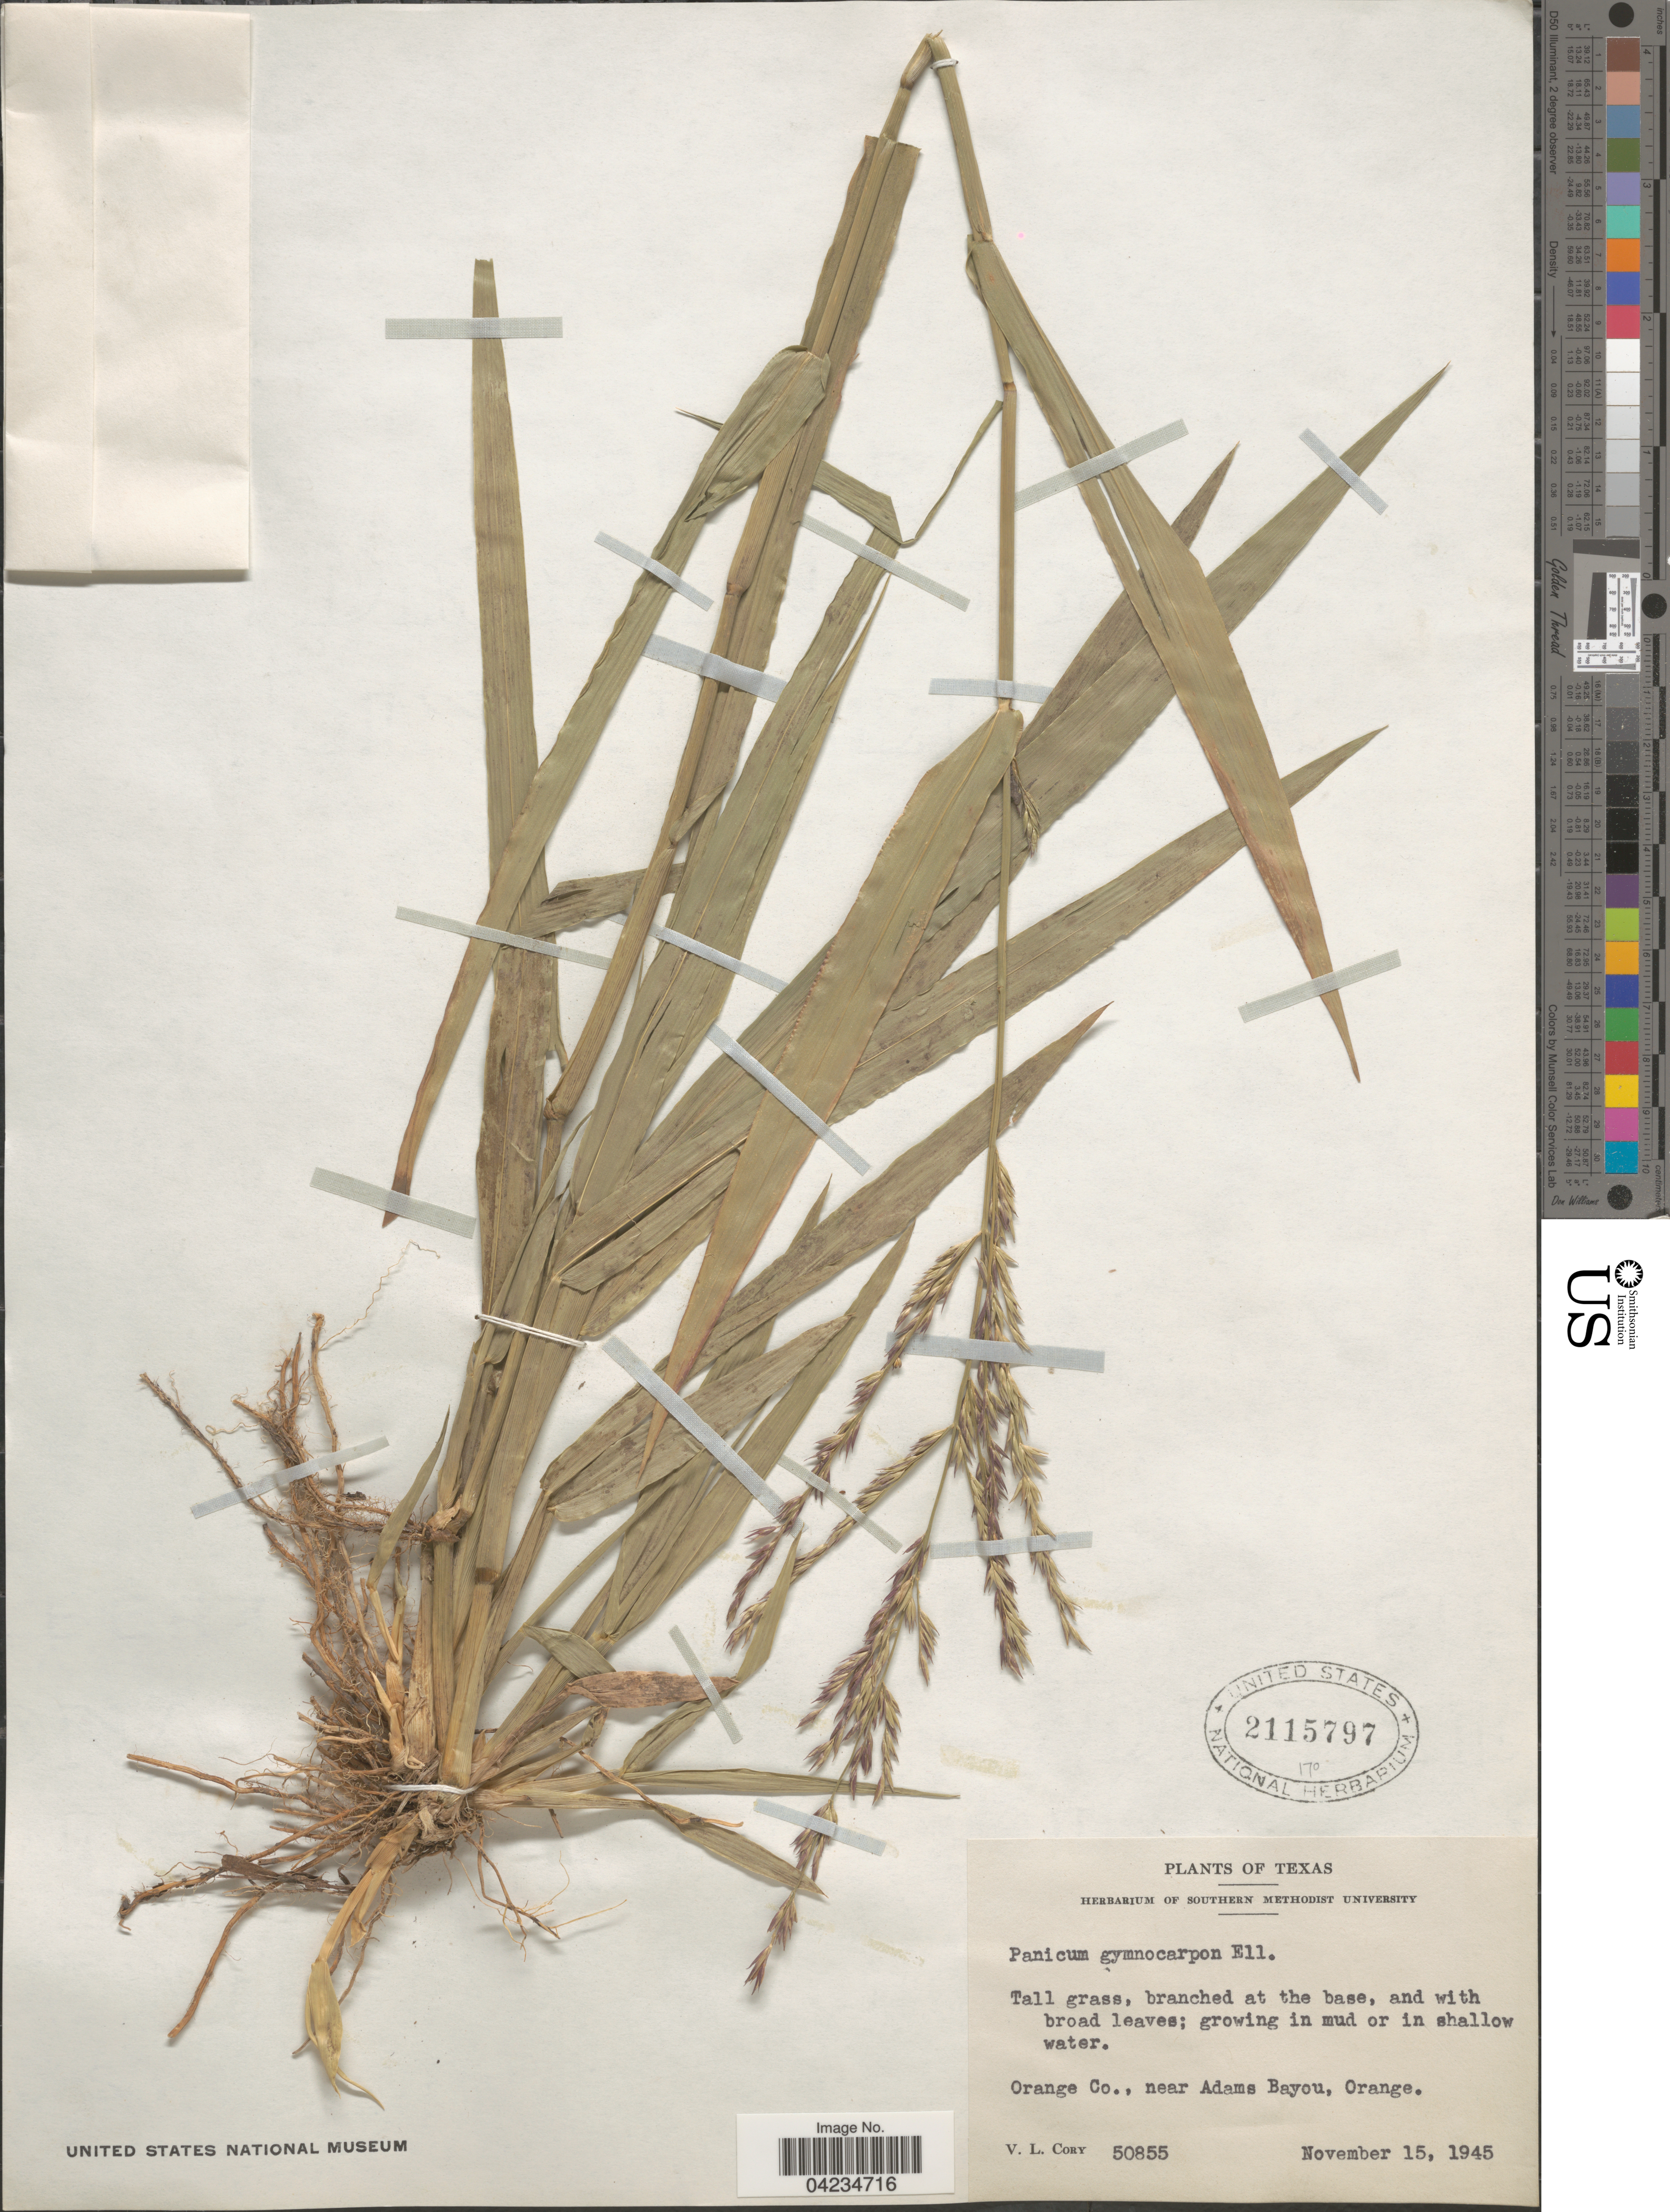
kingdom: Plantae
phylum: Tracheophyta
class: Liliopsida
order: Poales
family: Poaceae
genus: Phanopyrum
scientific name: Phanopyrum gymnocarpon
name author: (Elliott) Nash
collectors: V. Cory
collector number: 50855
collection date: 1945-11-15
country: United States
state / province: Texas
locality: Orange Co., near Adas Bayou, Orange.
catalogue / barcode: US 2115797